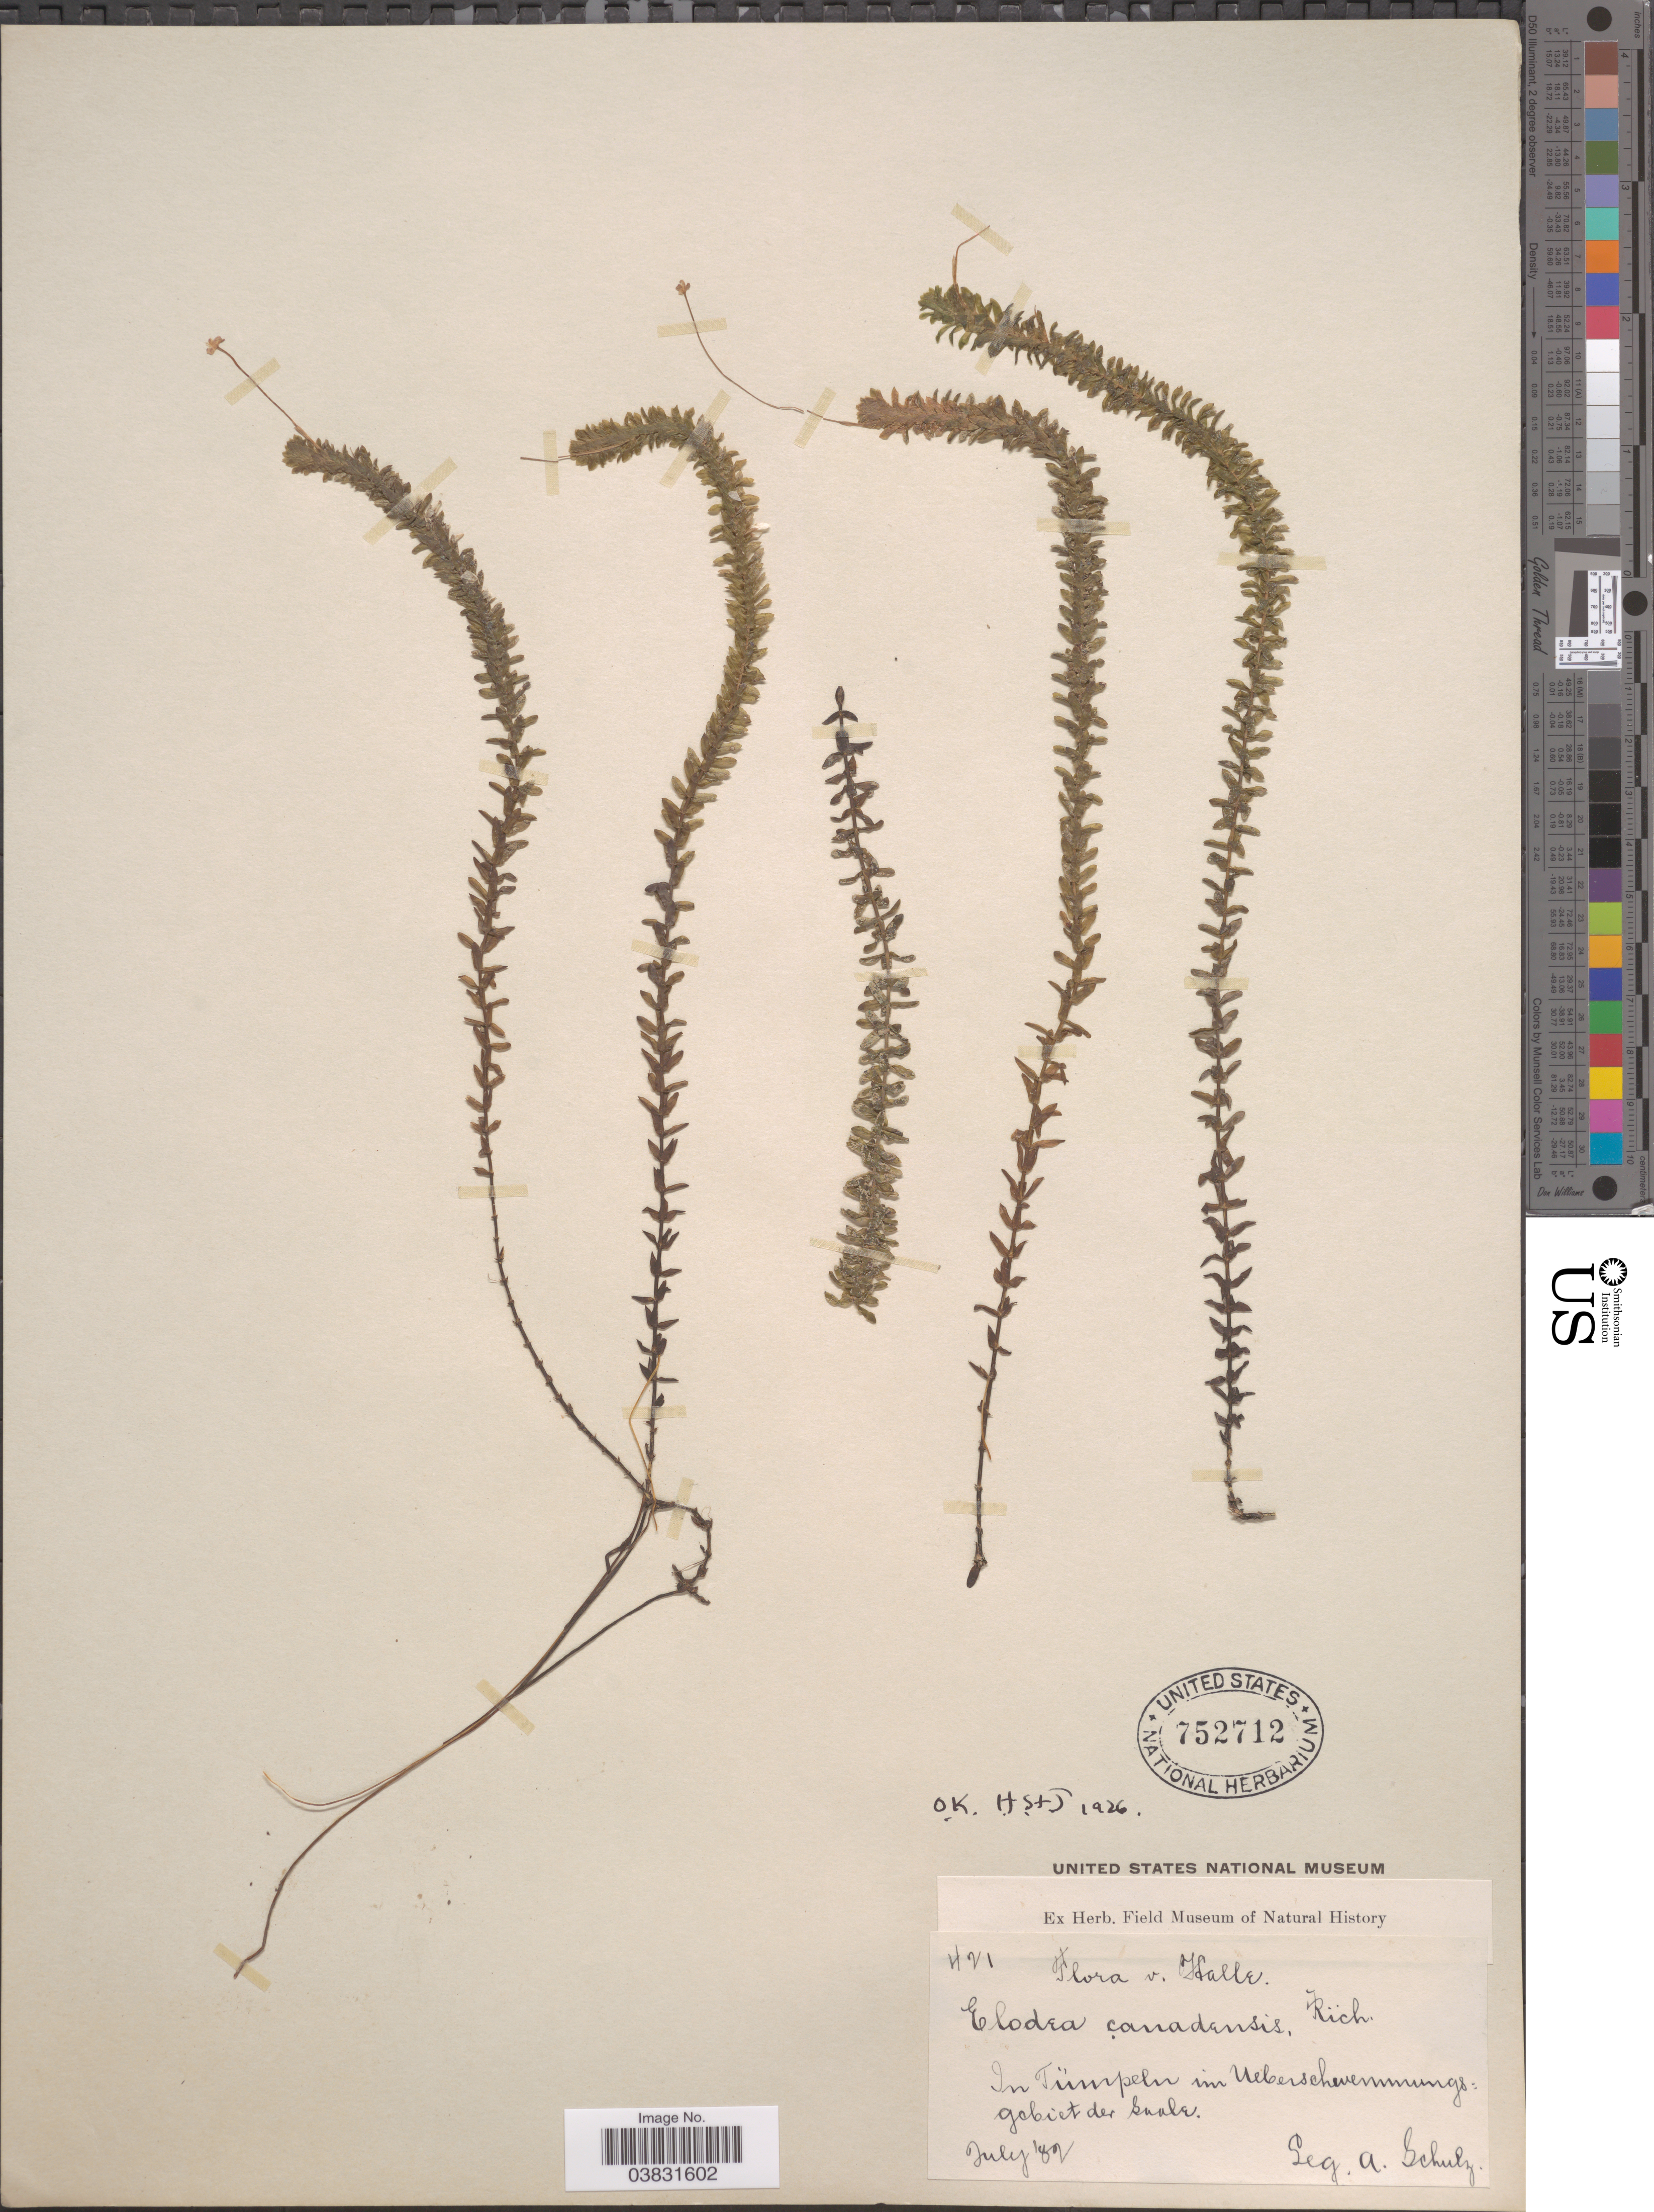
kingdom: Plantae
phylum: Tracheophyta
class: Liliopsida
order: Alismatales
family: Hydrocharitaceae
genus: Elodea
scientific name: Elodea canadensis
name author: Michx.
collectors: A. Schulz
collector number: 421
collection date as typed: Transcribed d/m/y: /7/82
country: Germany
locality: Halle. In Tümpeln im Ueberschwemmungs gebiet der Swale.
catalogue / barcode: US 752712